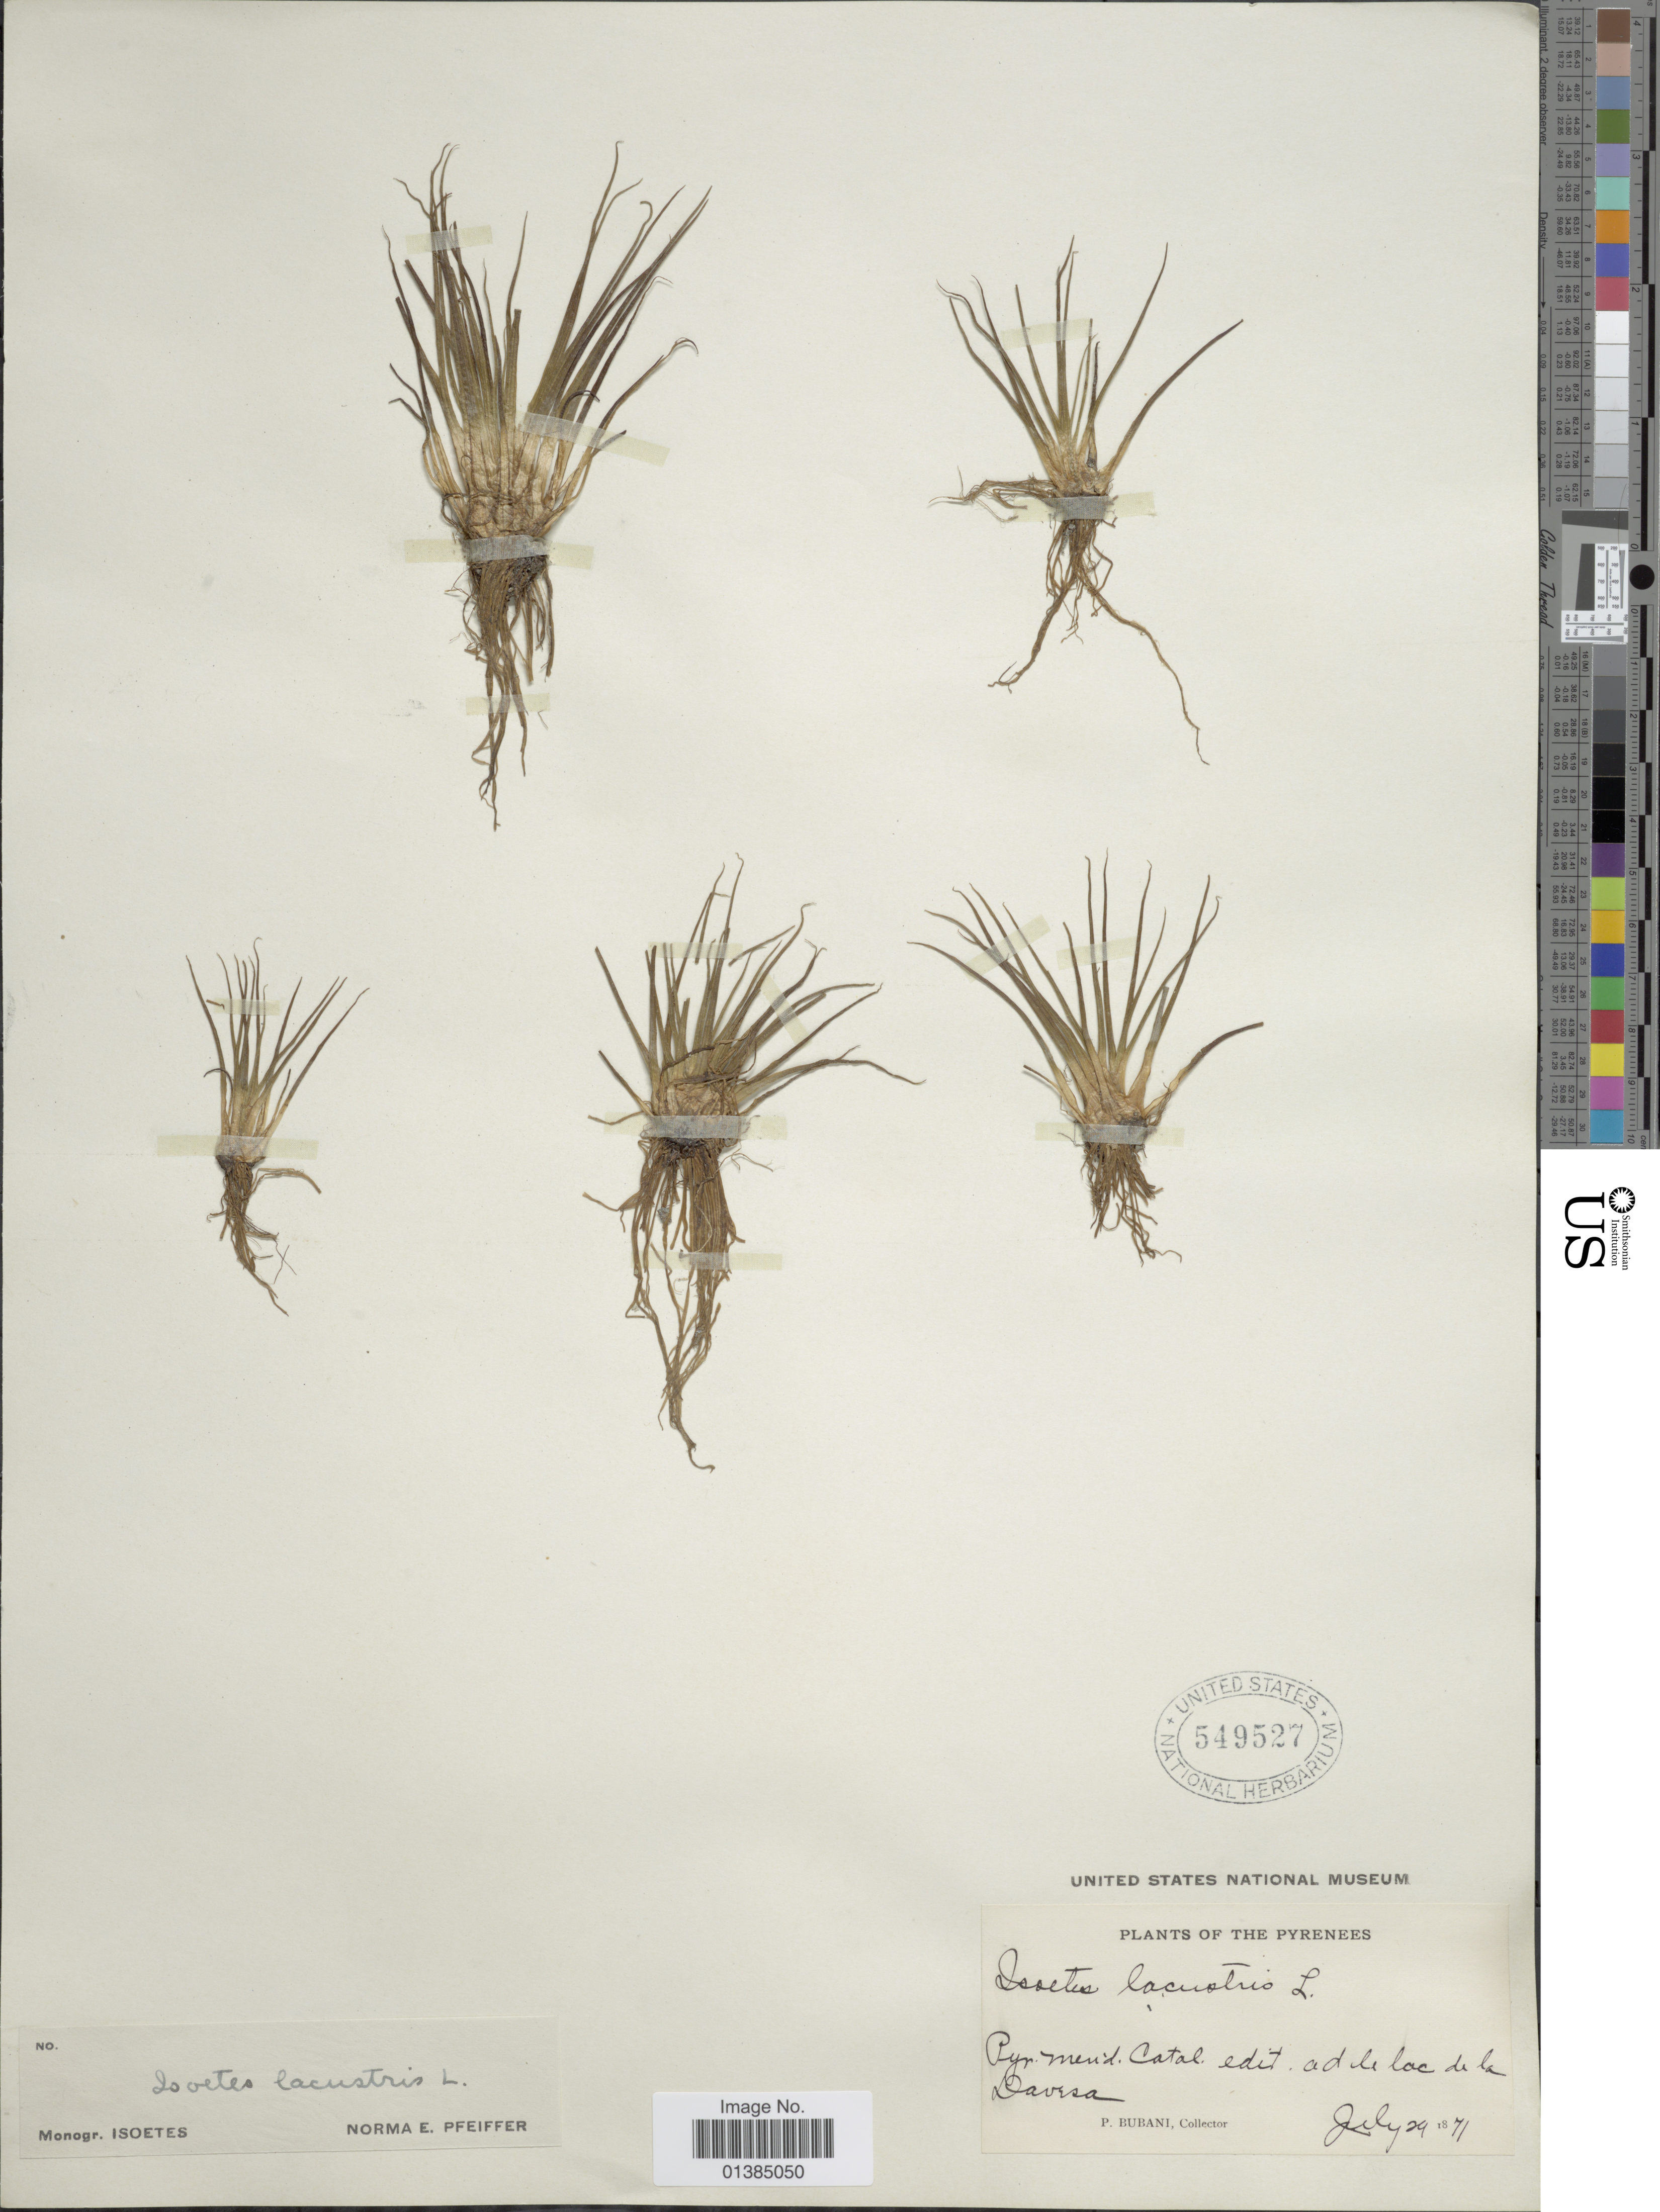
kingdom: Plantae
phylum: Tracheophyta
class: Lycopodiopsida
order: Isoetales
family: Isoetaceae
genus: Isoetes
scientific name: Isoetes lacustris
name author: L.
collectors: P. Bubani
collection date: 1871-07-29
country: France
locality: Pyr. Merid. Catal. edit. ad le lac de la Davesa.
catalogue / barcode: US 549527